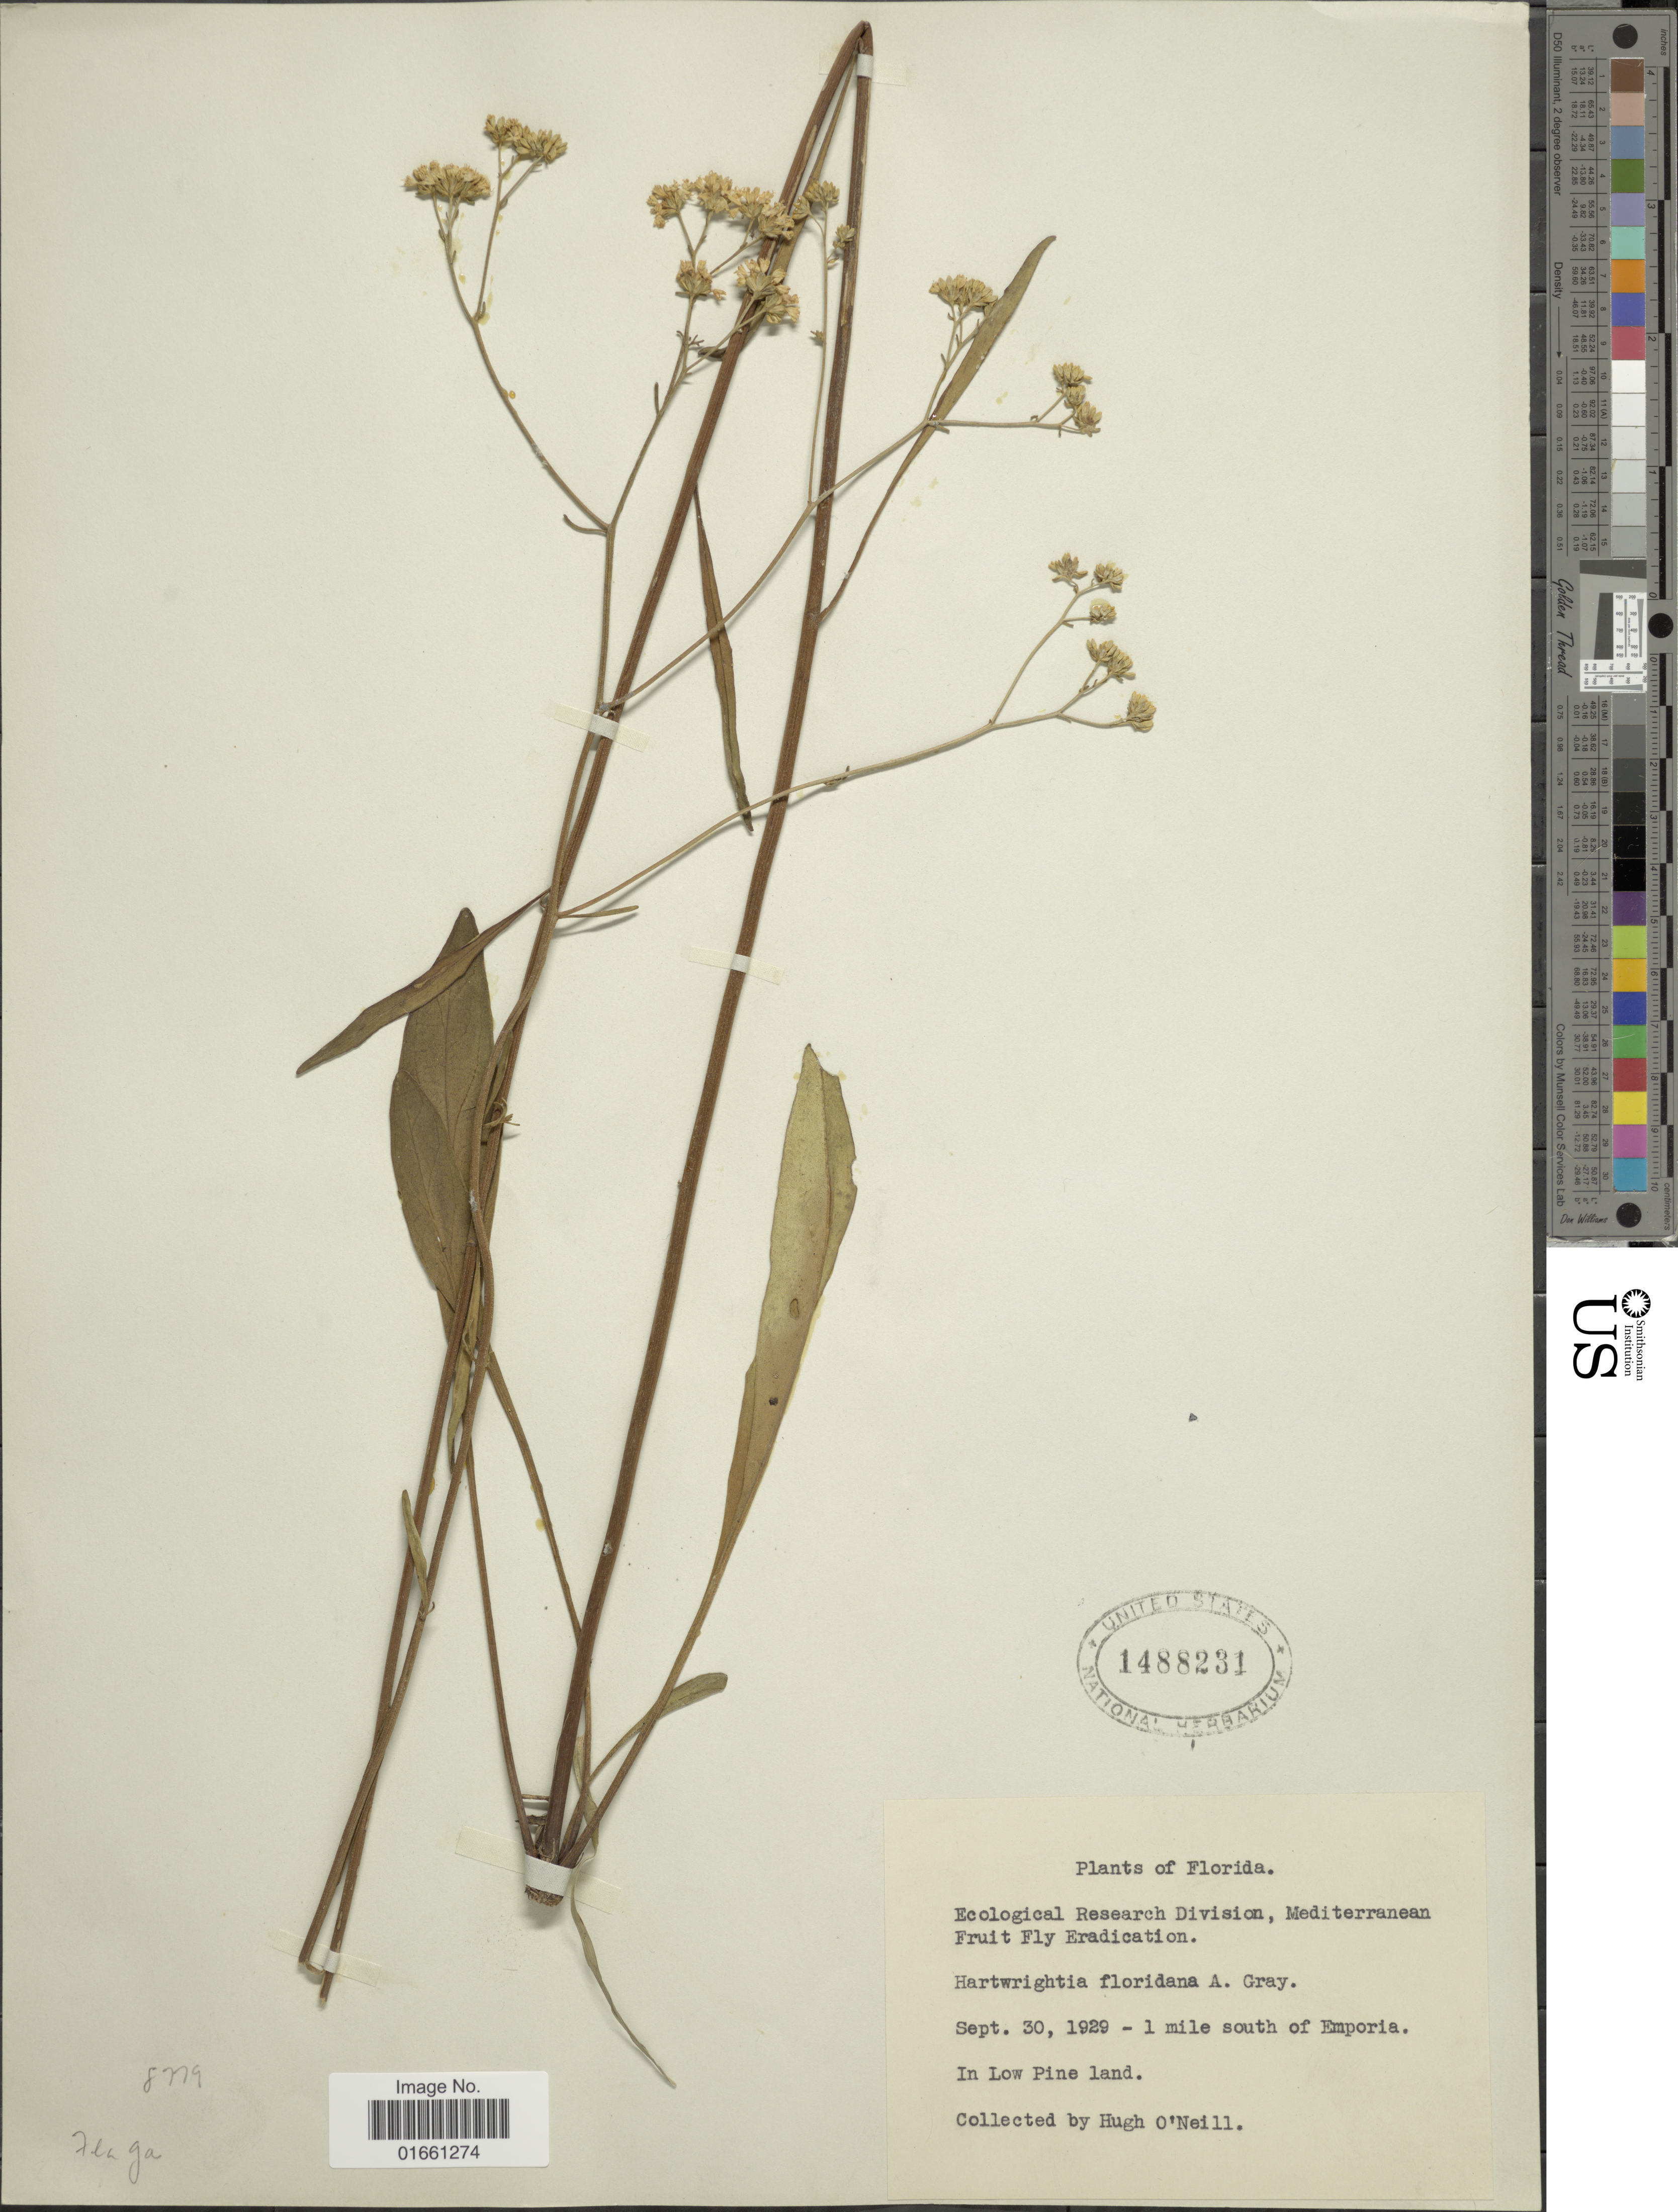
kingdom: Plantae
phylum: Tracheophyta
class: Magnoliopsida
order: Asterales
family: Asteraceae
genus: Hartwrightia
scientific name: Hartwrightia floridana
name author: A. Gray ex S. Watson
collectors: H. O'Neill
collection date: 1929-09-30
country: United States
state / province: Florida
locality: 1 miles south of Emporia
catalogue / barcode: US 1488231